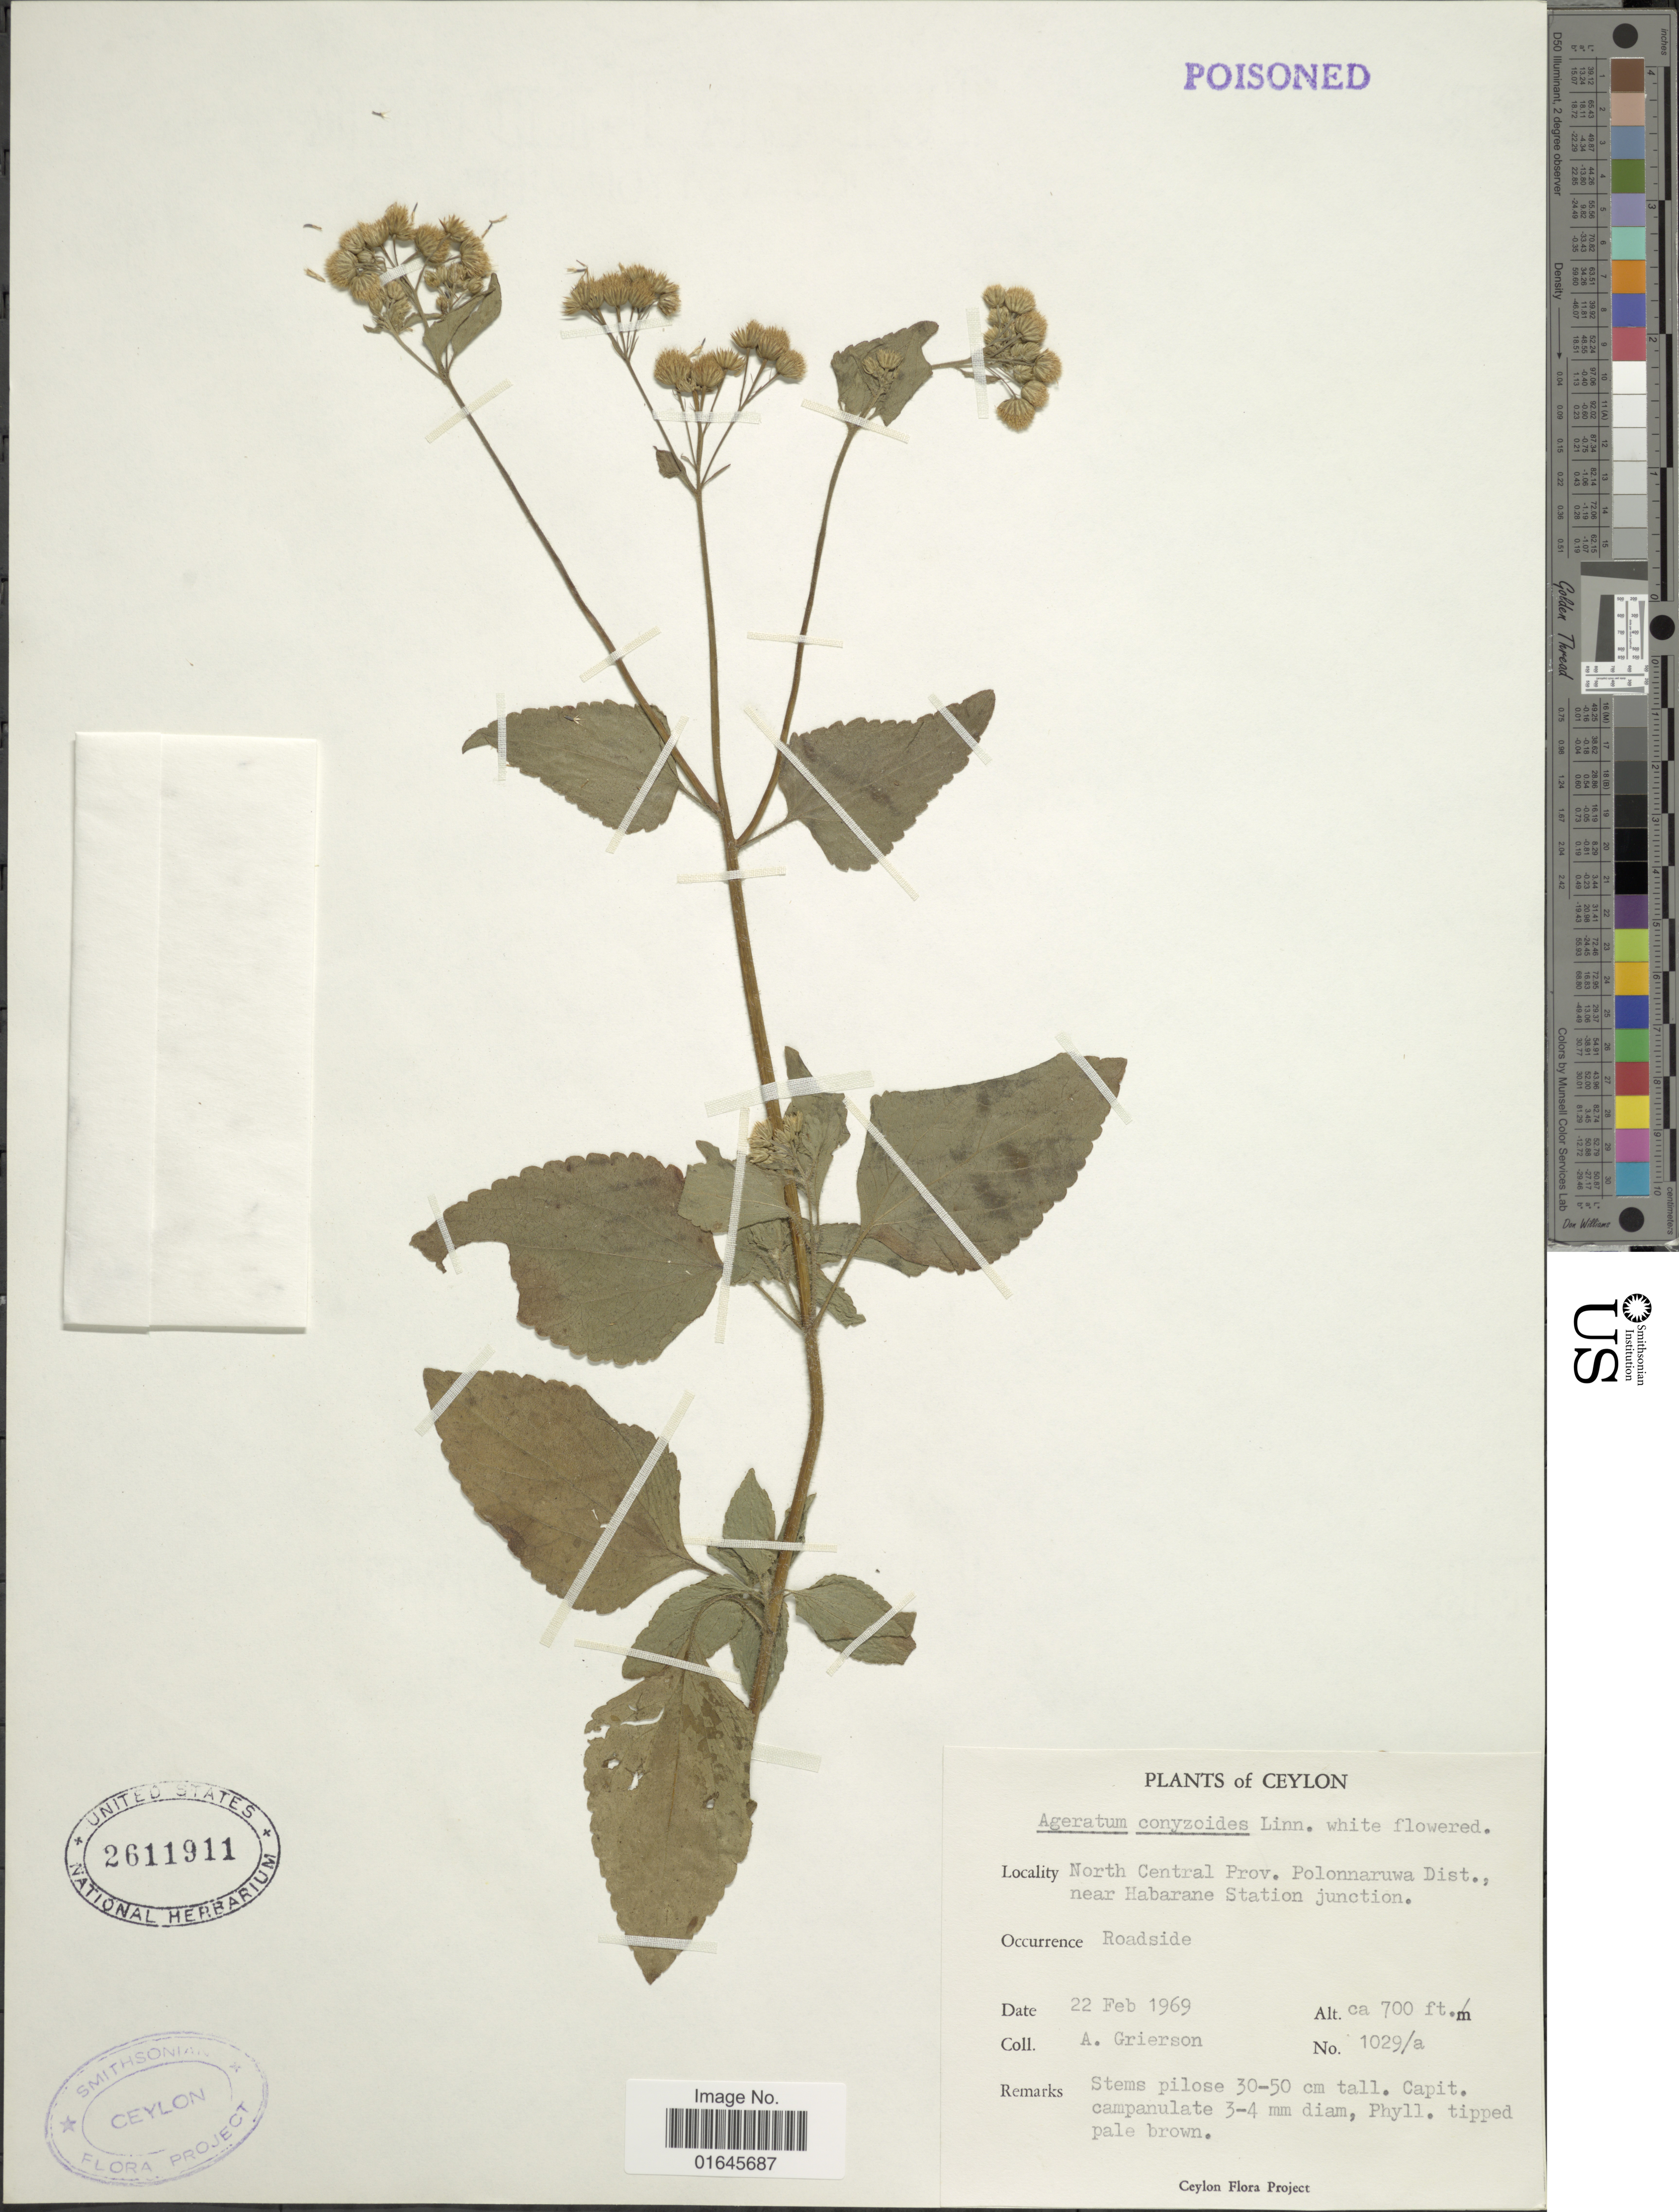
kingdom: Plantae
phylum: Tracheophyta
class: Magnoliopsida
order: Asterales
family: Asteraceae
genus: Ageratum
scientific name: Ageratum conyzoides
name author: L.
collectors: A. Grierson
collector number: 1029/a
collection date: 1969-02-22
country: Sri Lanka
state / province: Northern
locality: Ceylon, Polonnaruwa Dist., near Habarane Station junction, Roadside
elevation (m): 213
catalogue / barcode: US 2611911